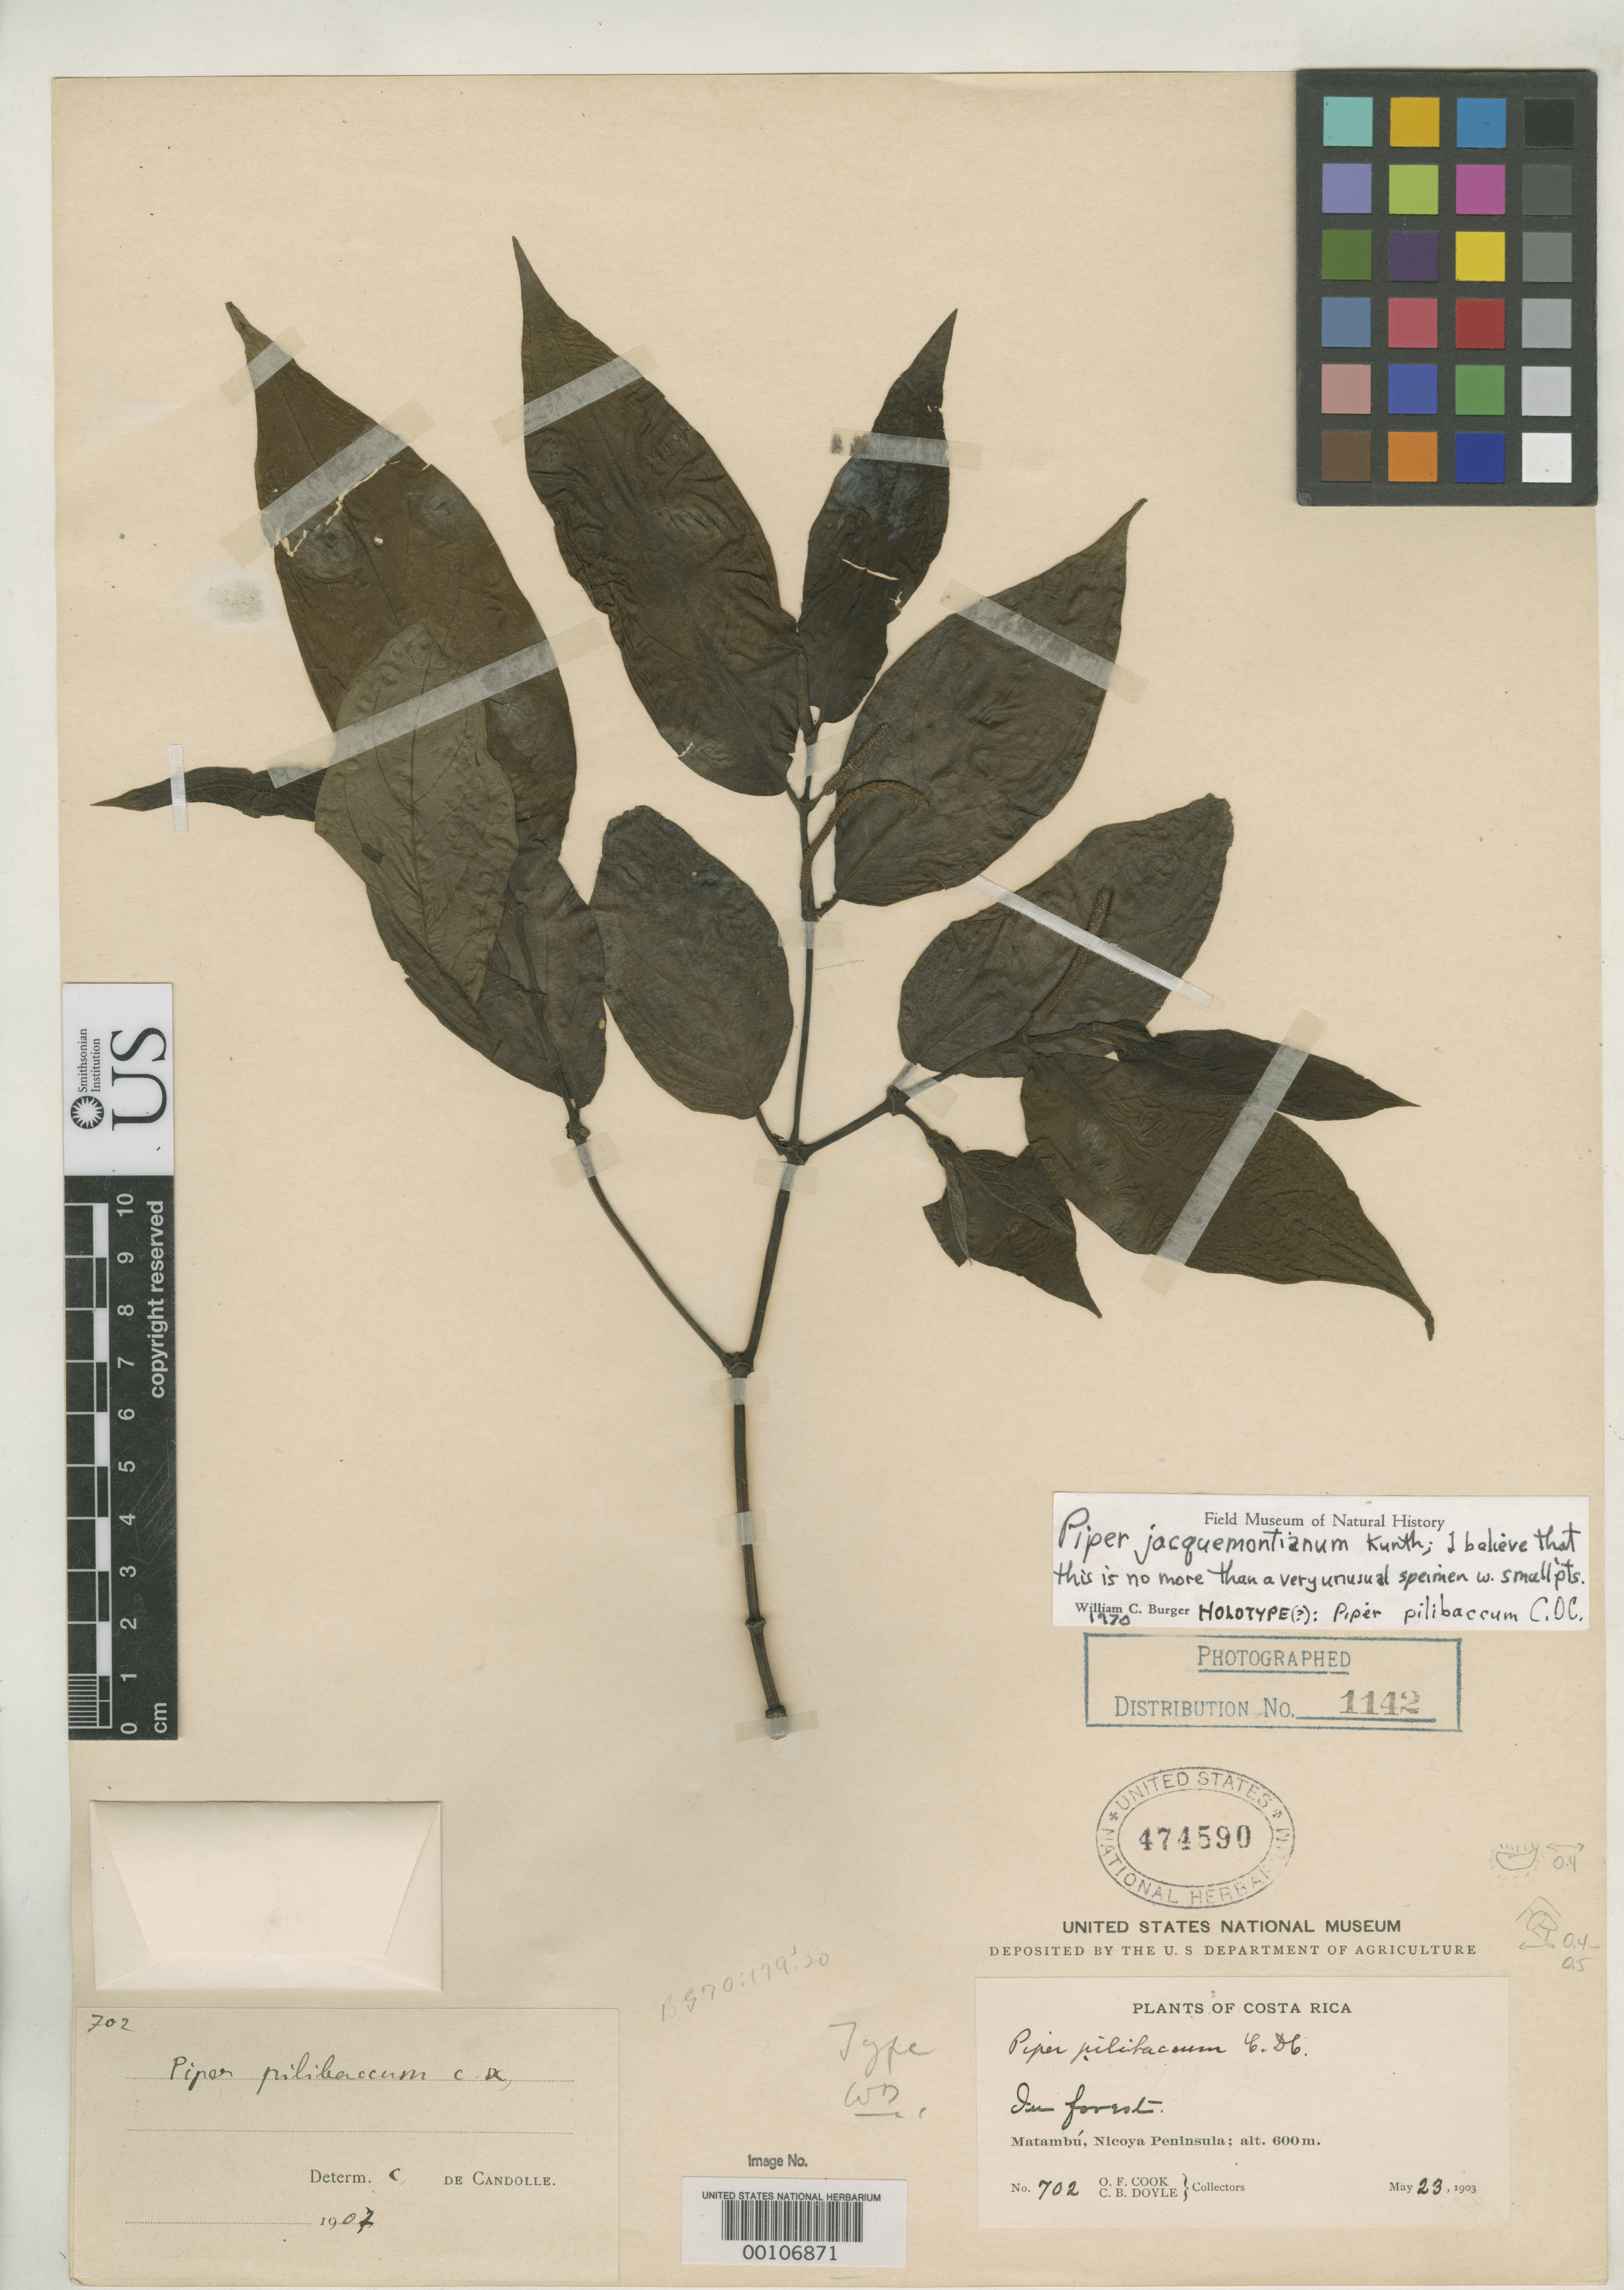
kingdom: Plantae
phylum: Tracheophyta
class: Magnoliopsida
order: Piperales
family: Piperaceae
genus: Piper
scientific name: Piper pilibaccum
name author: C. DC.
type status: Holotype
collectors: O. F. Cook & C. Doyle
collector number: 702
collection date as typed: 23 May 1903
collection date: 1903-05-23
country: Costa Rica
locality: Matambu, Nicoya Peninsula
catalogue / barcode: US 474590